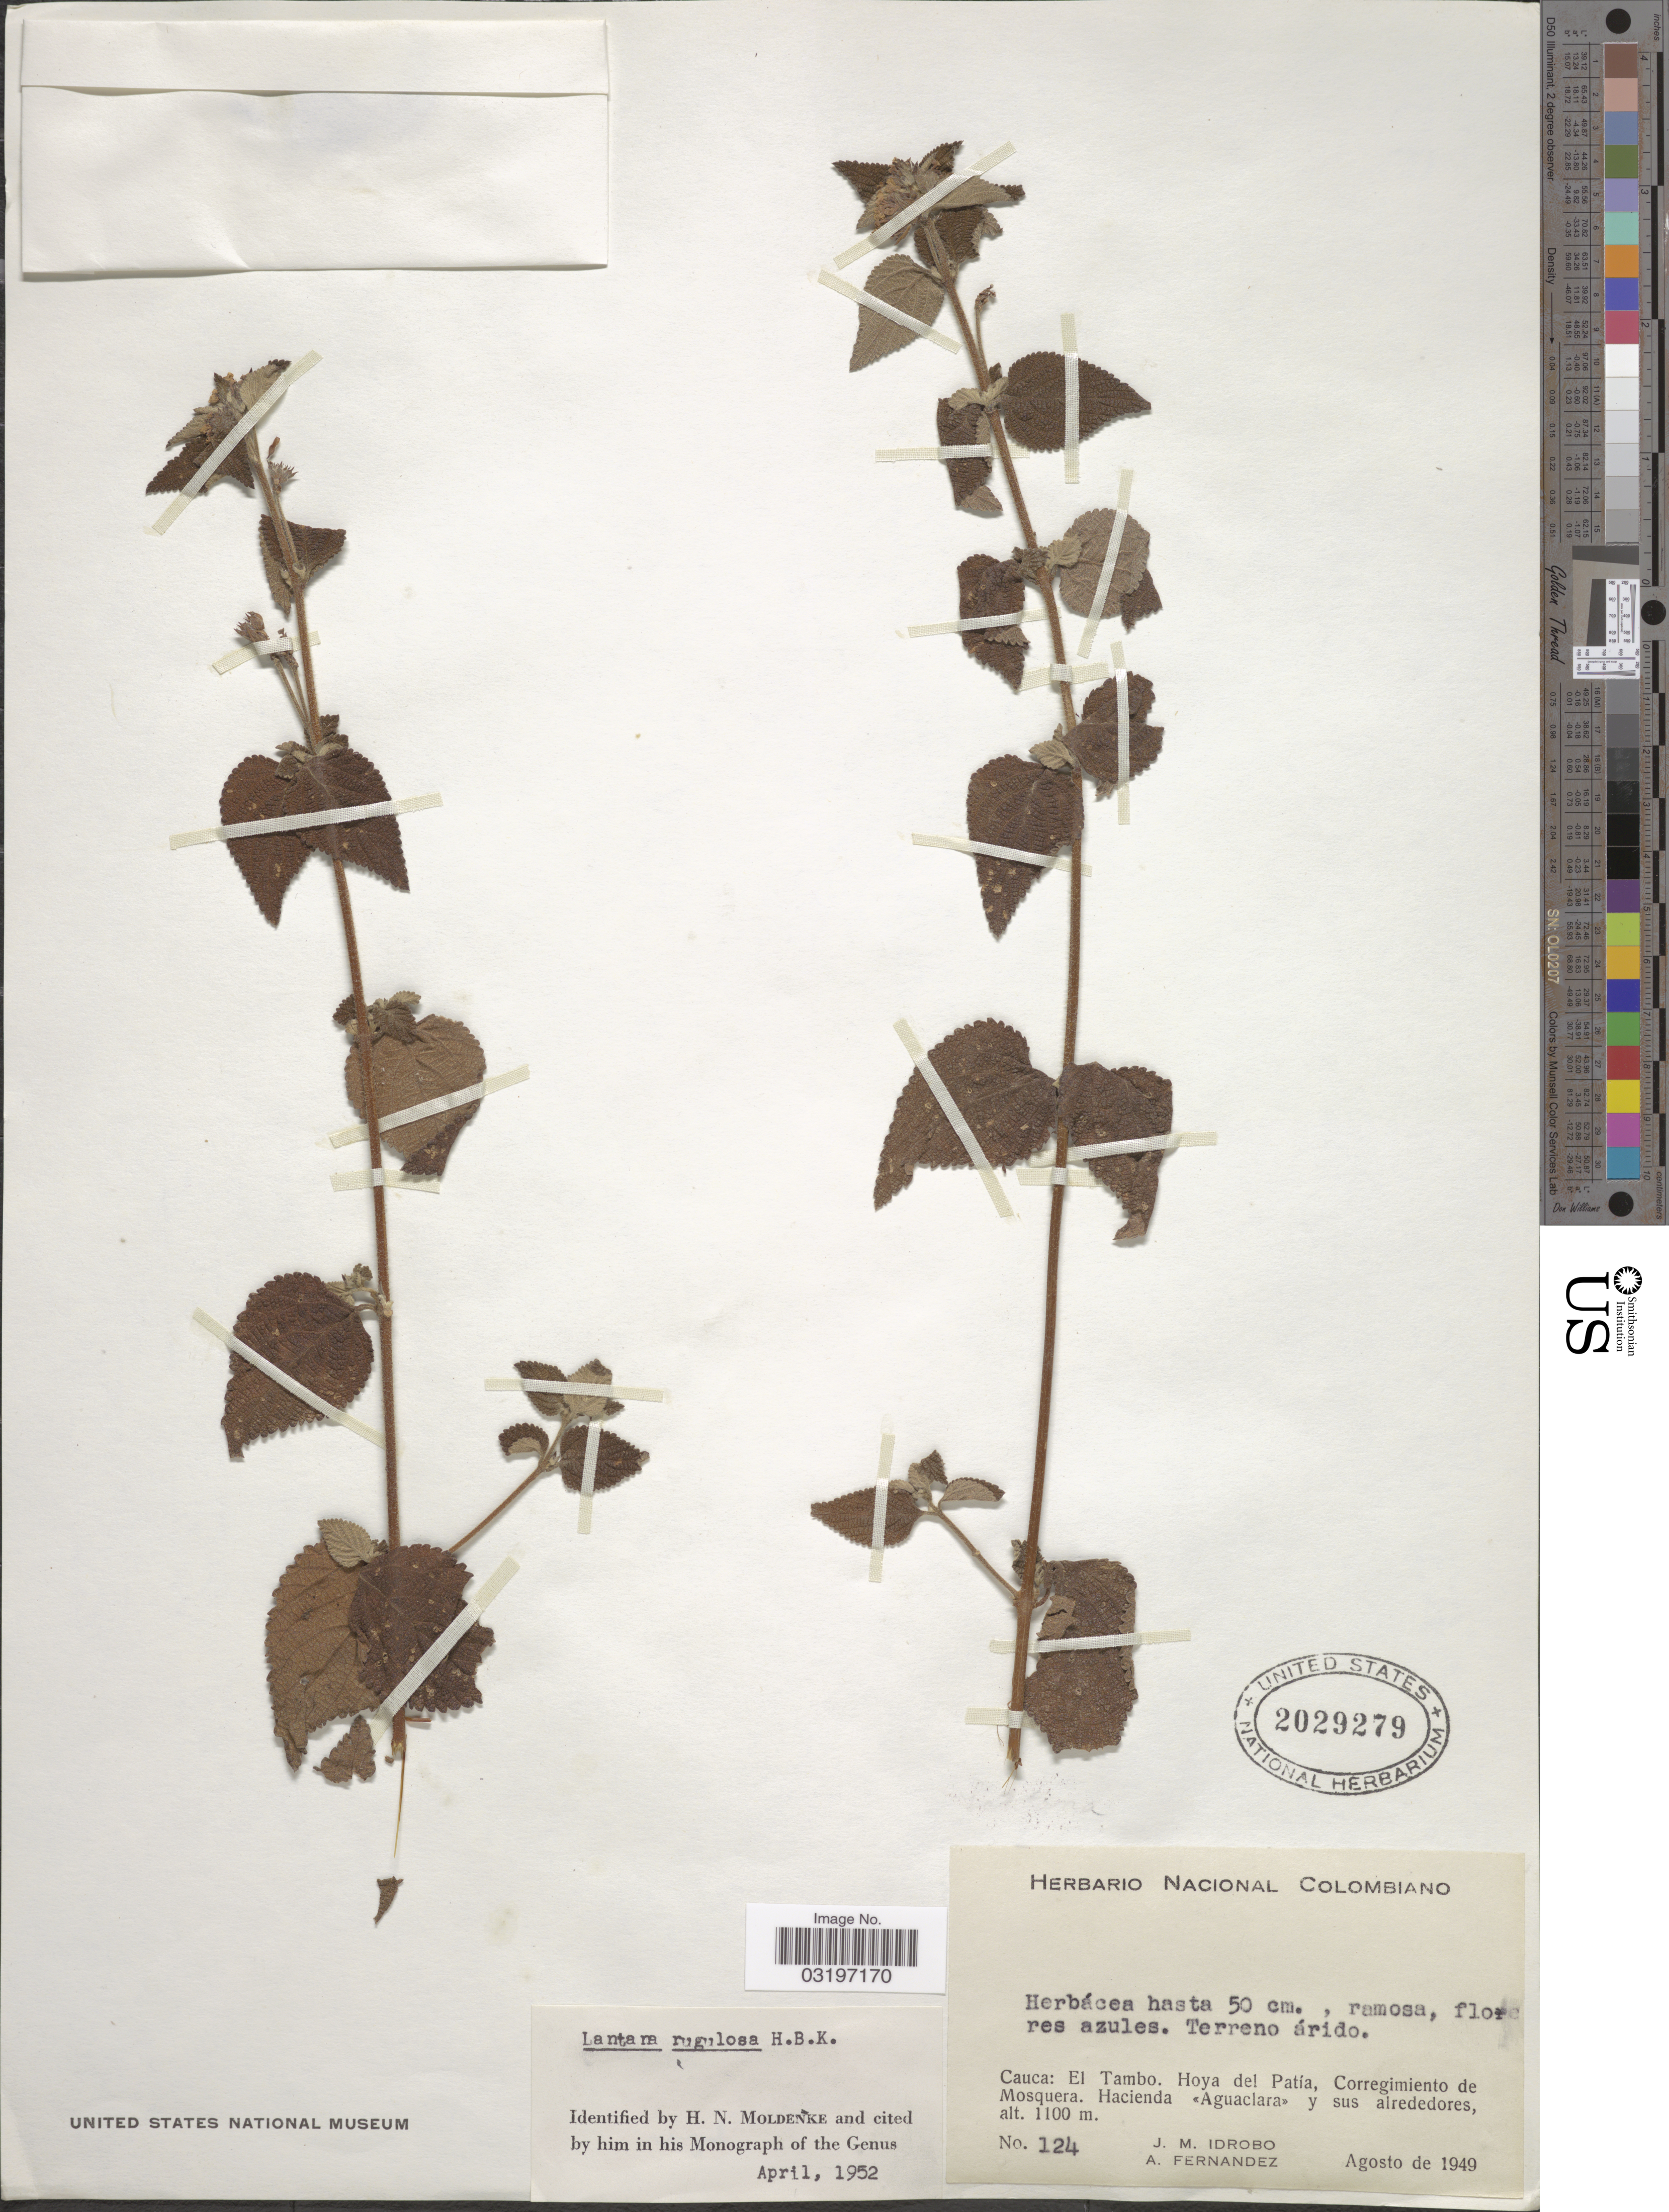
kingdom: Plantae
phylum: Tracheophyta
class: Magnoliopsida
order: Lamiales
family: Verbenaceae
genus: Lantana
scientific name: Lantana rugulosa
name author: Kunth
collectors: J. M. Idrobo & A. Fernandez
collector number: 124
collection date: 1949-08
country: Colombia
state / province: Cauca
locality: El Tambo. Hoya del Patía, Corregimiento de Mosquera. Hacienda Aguaclara y sus alrededores.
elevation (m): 1100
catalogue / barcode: US 2029279